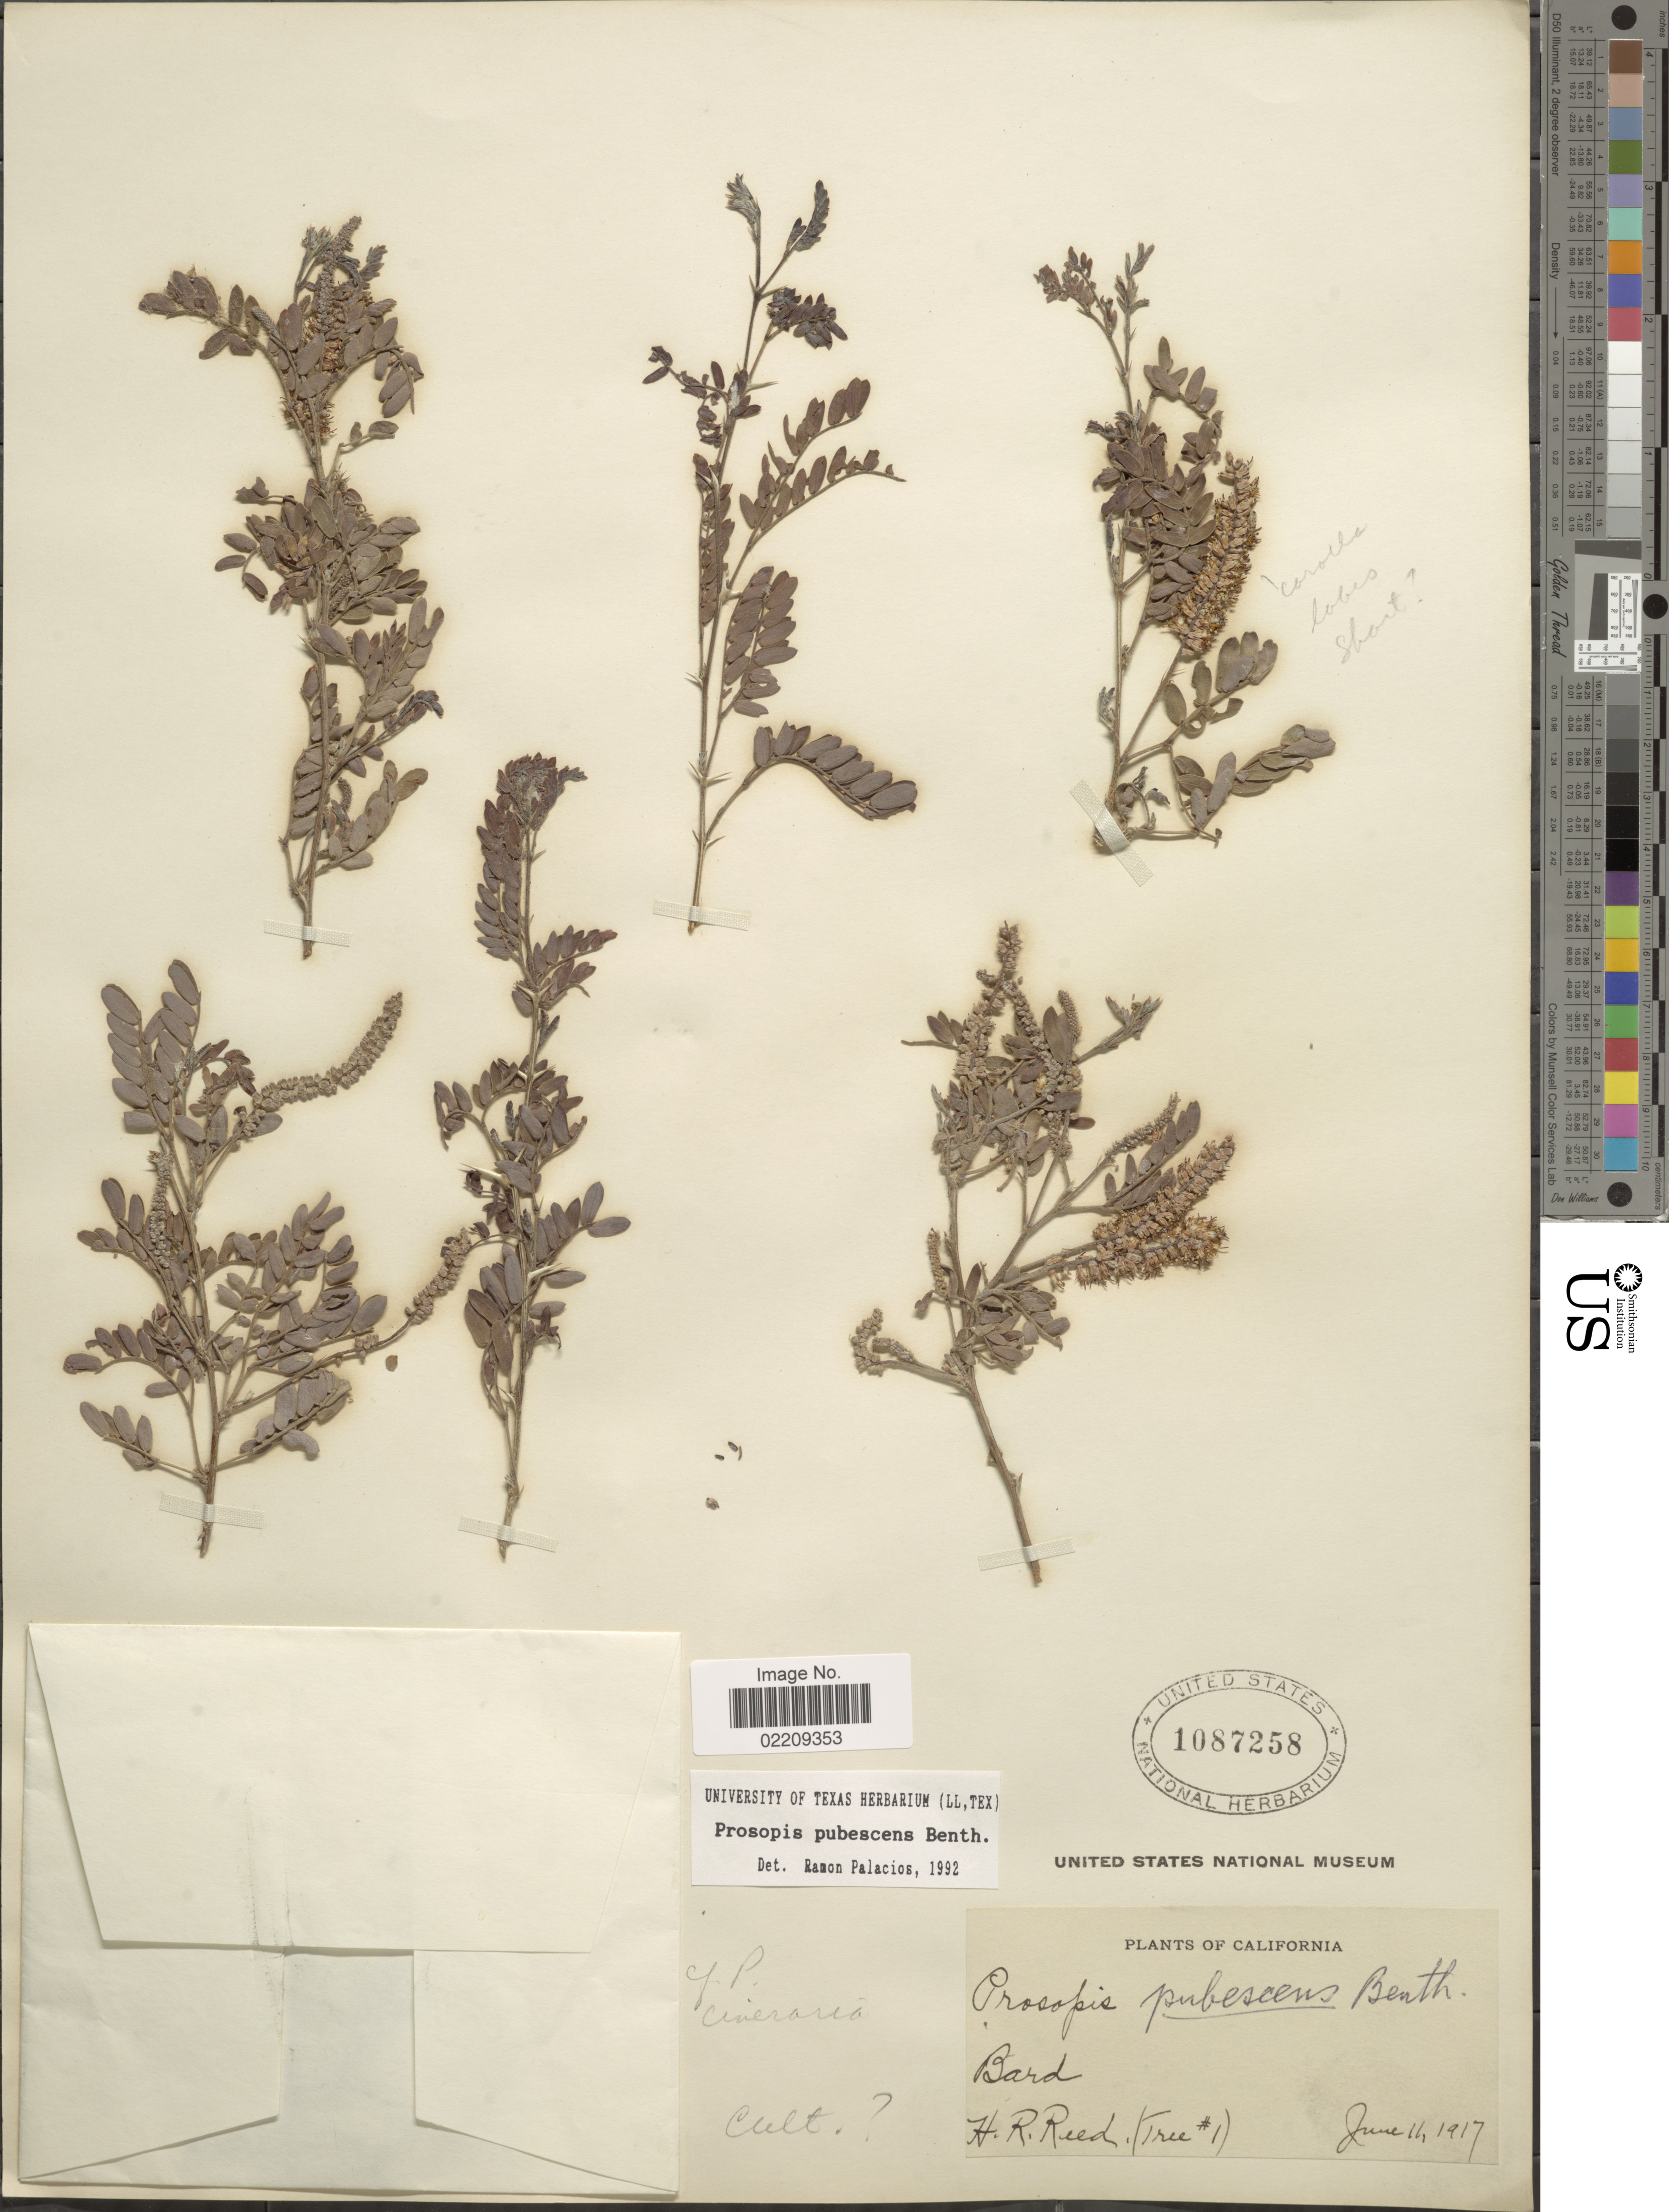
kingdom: Plantae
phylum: Tracheophyta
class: Magnoliopsida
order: Fabales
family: Fabaceae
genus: Strombocarpa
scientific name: Strombocarpa pubescens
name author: (Benth.) A. Gray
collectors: H. Reed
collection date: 1917-06-11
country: United States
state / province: California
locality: Bard (Tree #1) [unsure placement].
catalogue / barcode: US 1087258